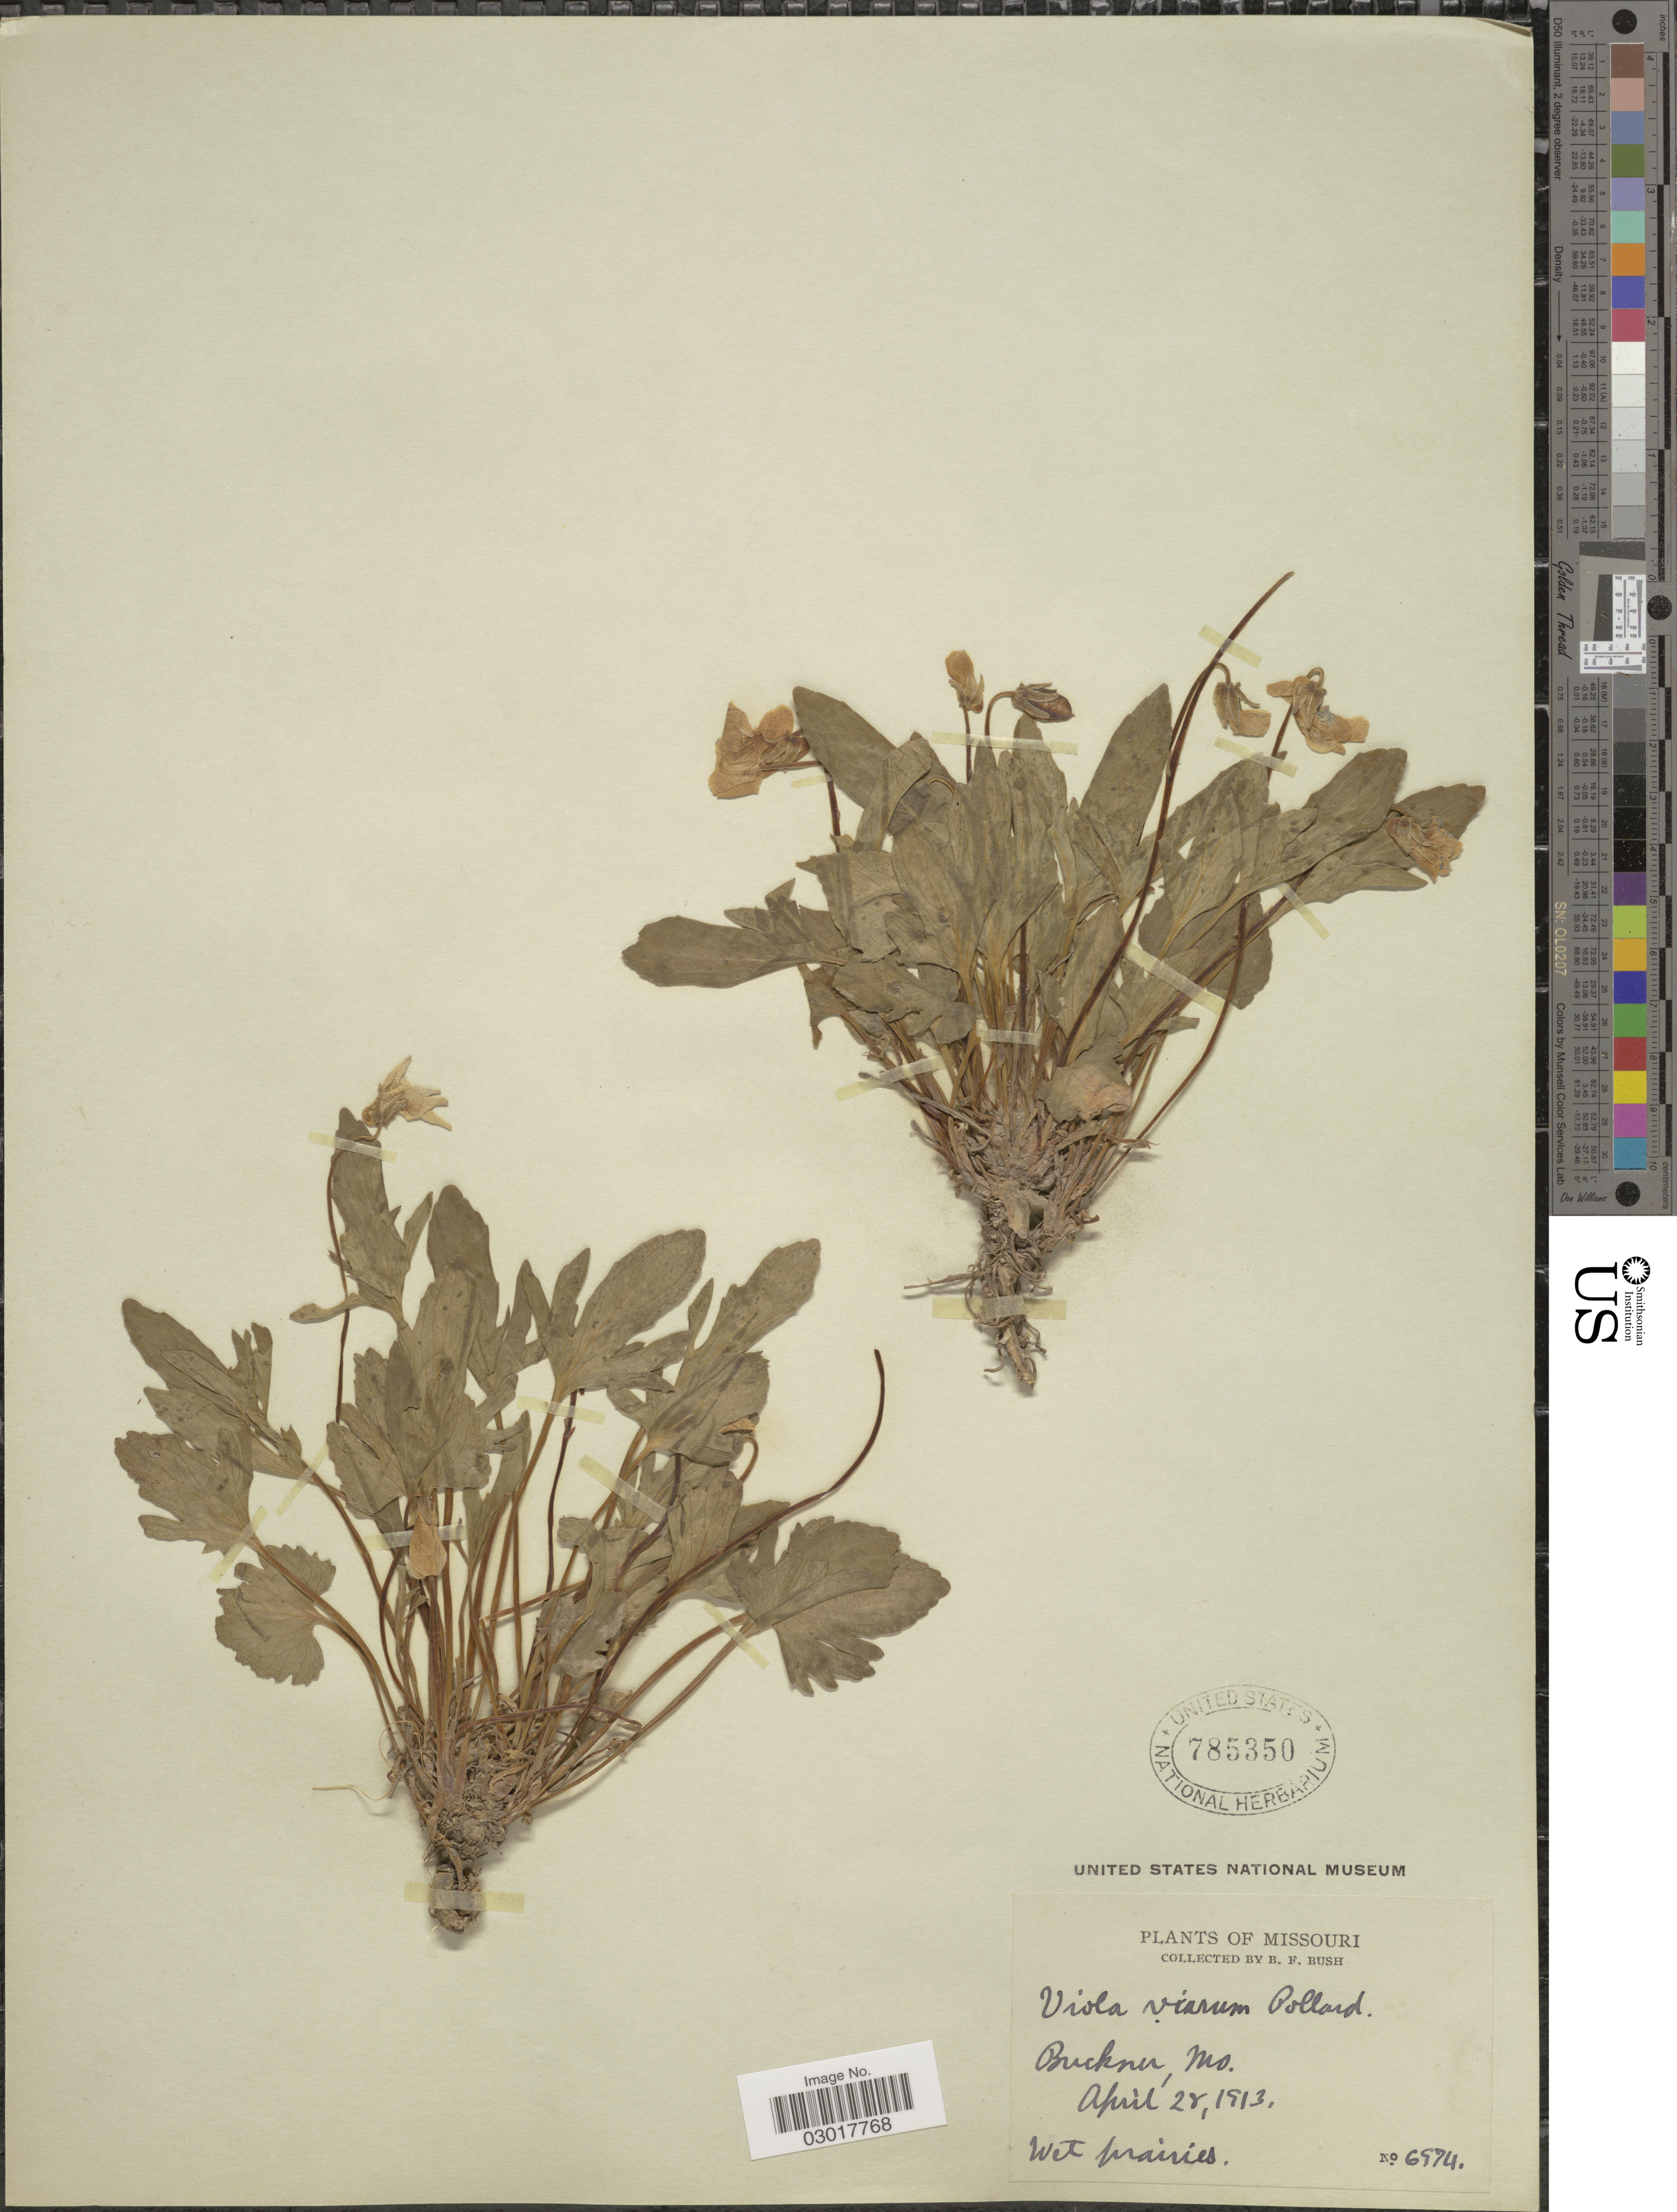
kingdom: Plantae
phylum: Tracheophyta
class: Magnoliopsida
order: Malpighiales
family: Violaceae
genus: Viola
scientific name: Viola viarum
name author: Pollard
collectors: B. F. Bush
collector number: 6974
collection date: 1913-04-28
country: United States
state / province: Missouri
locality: Buckner.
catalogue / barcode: US 785350